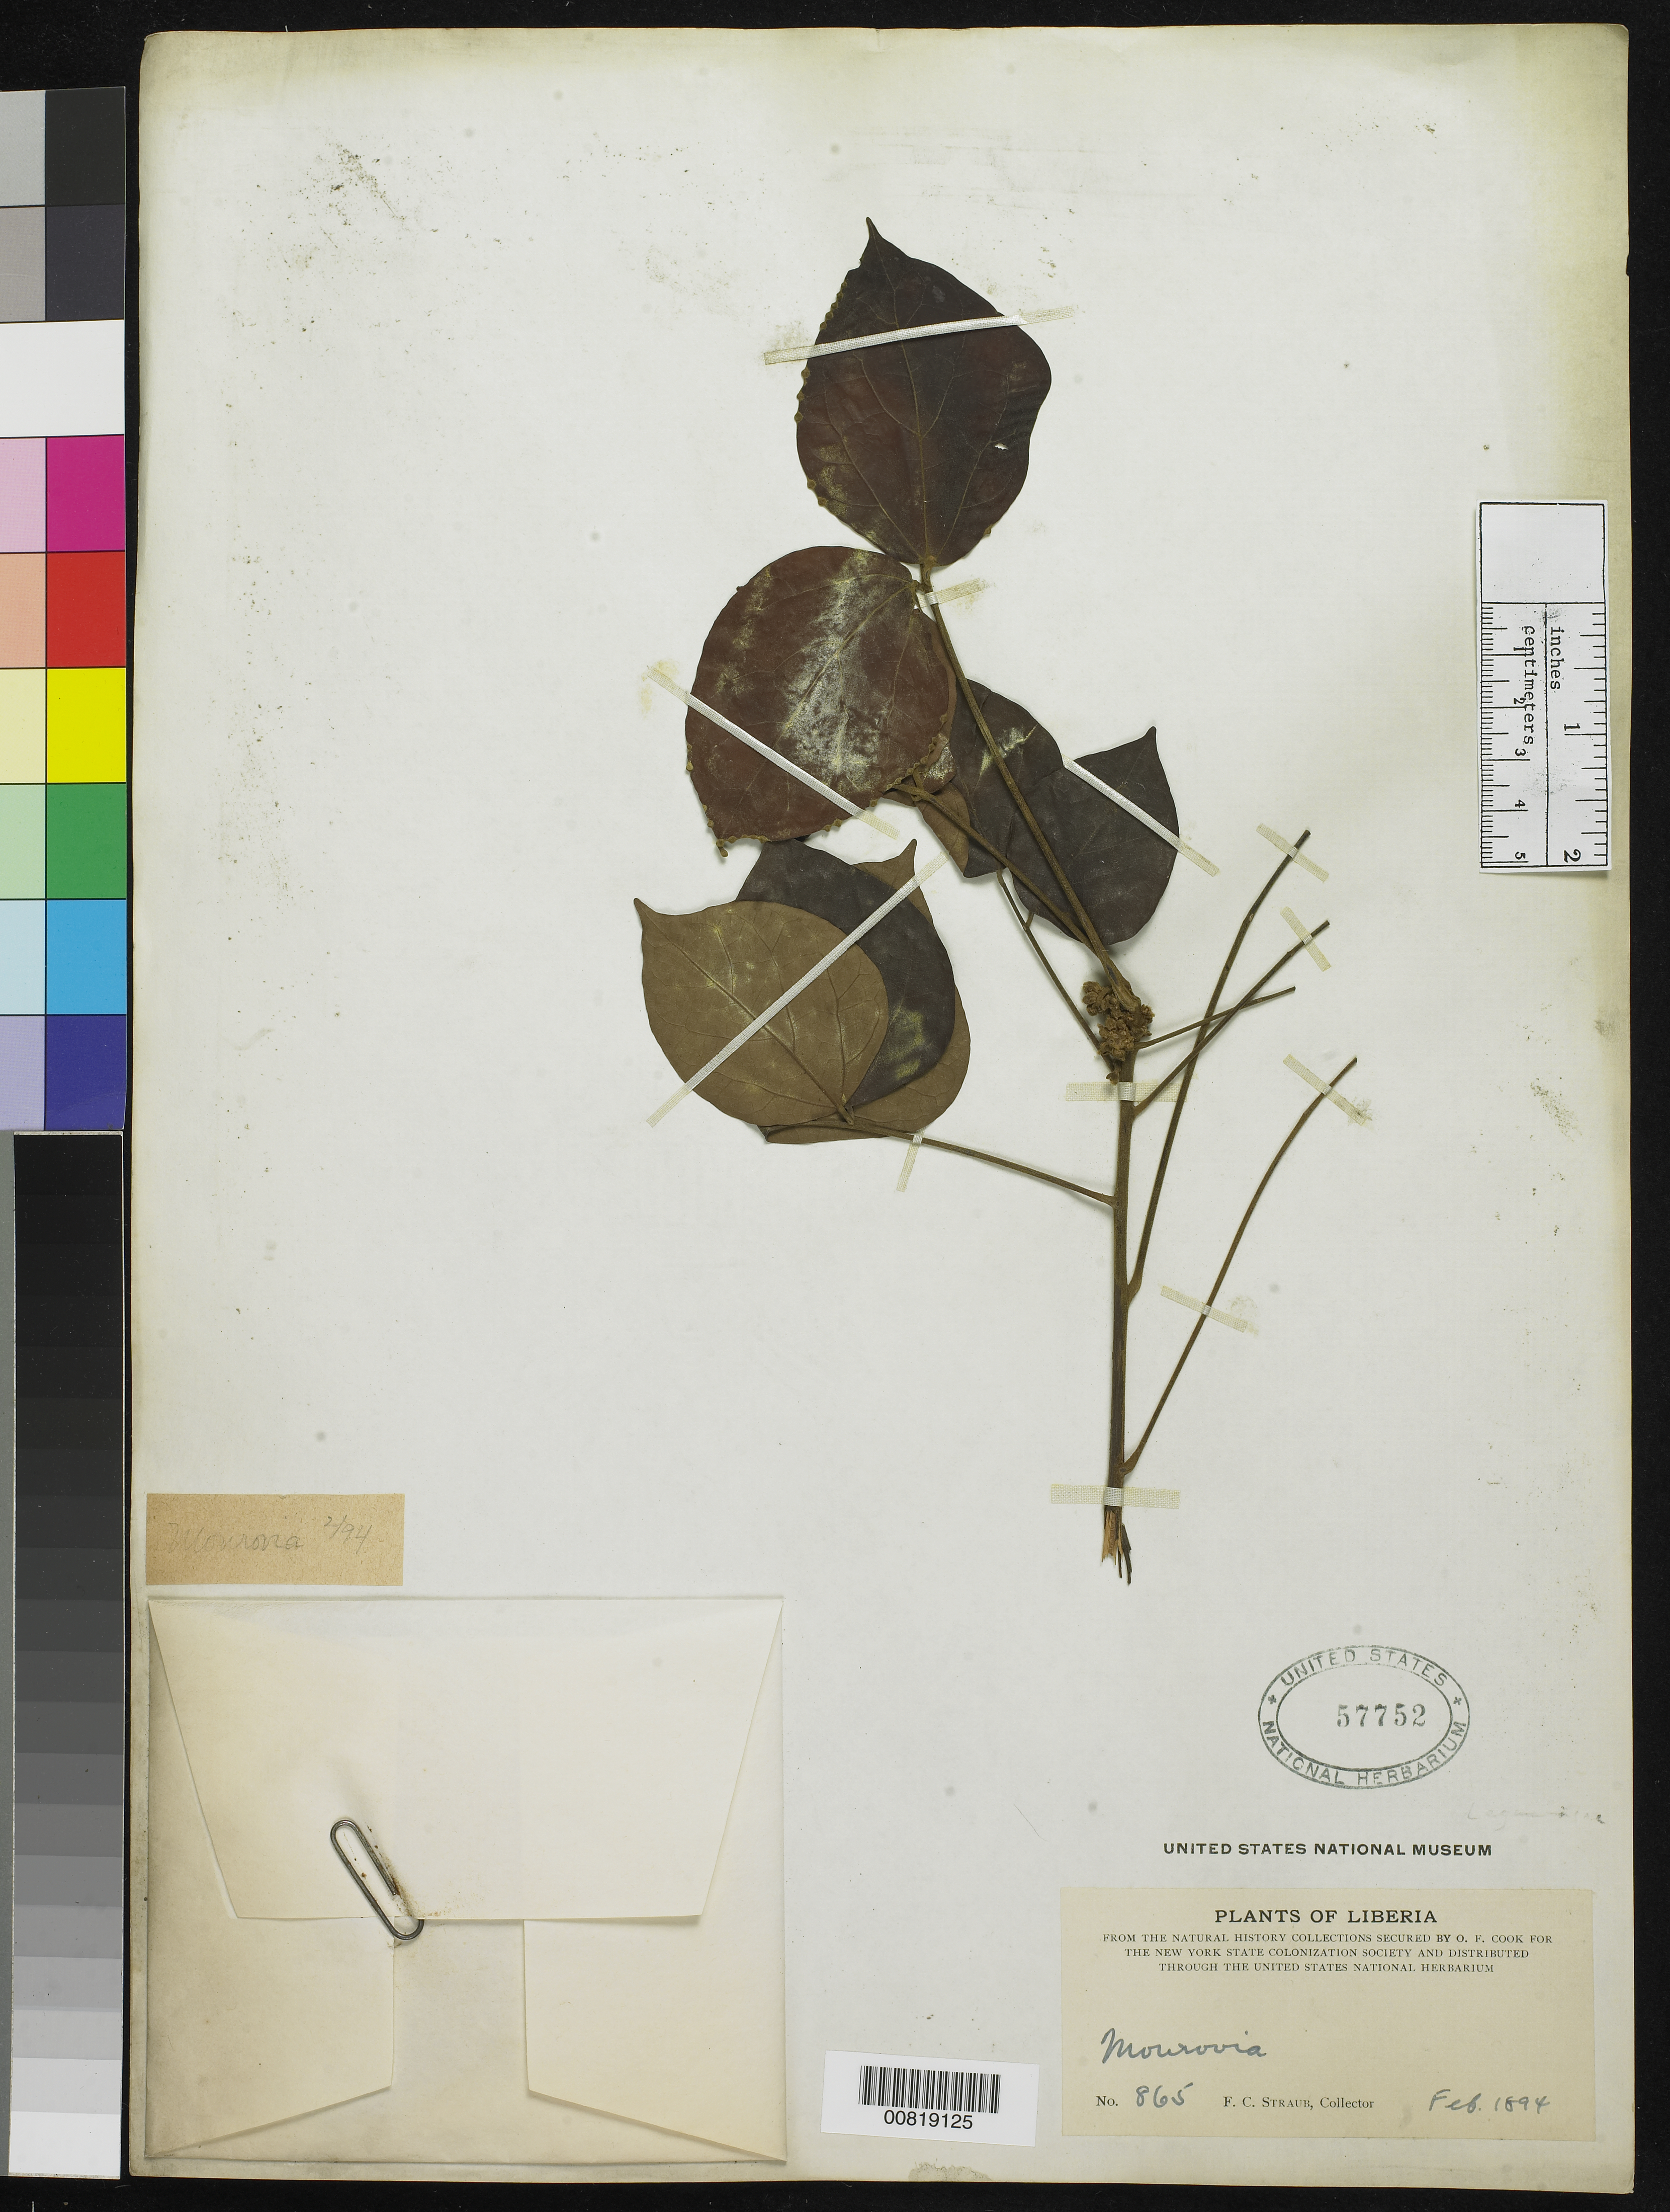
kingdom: Plantae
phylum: Tracheophyta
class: Magnoliopsida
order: Lamiales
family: Acanthaceae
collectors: F. Straub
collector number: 865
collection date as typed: Feb 1894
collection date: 1894-02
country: Liberia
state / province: Montserrado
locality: Monrovia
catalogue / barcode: US 57752